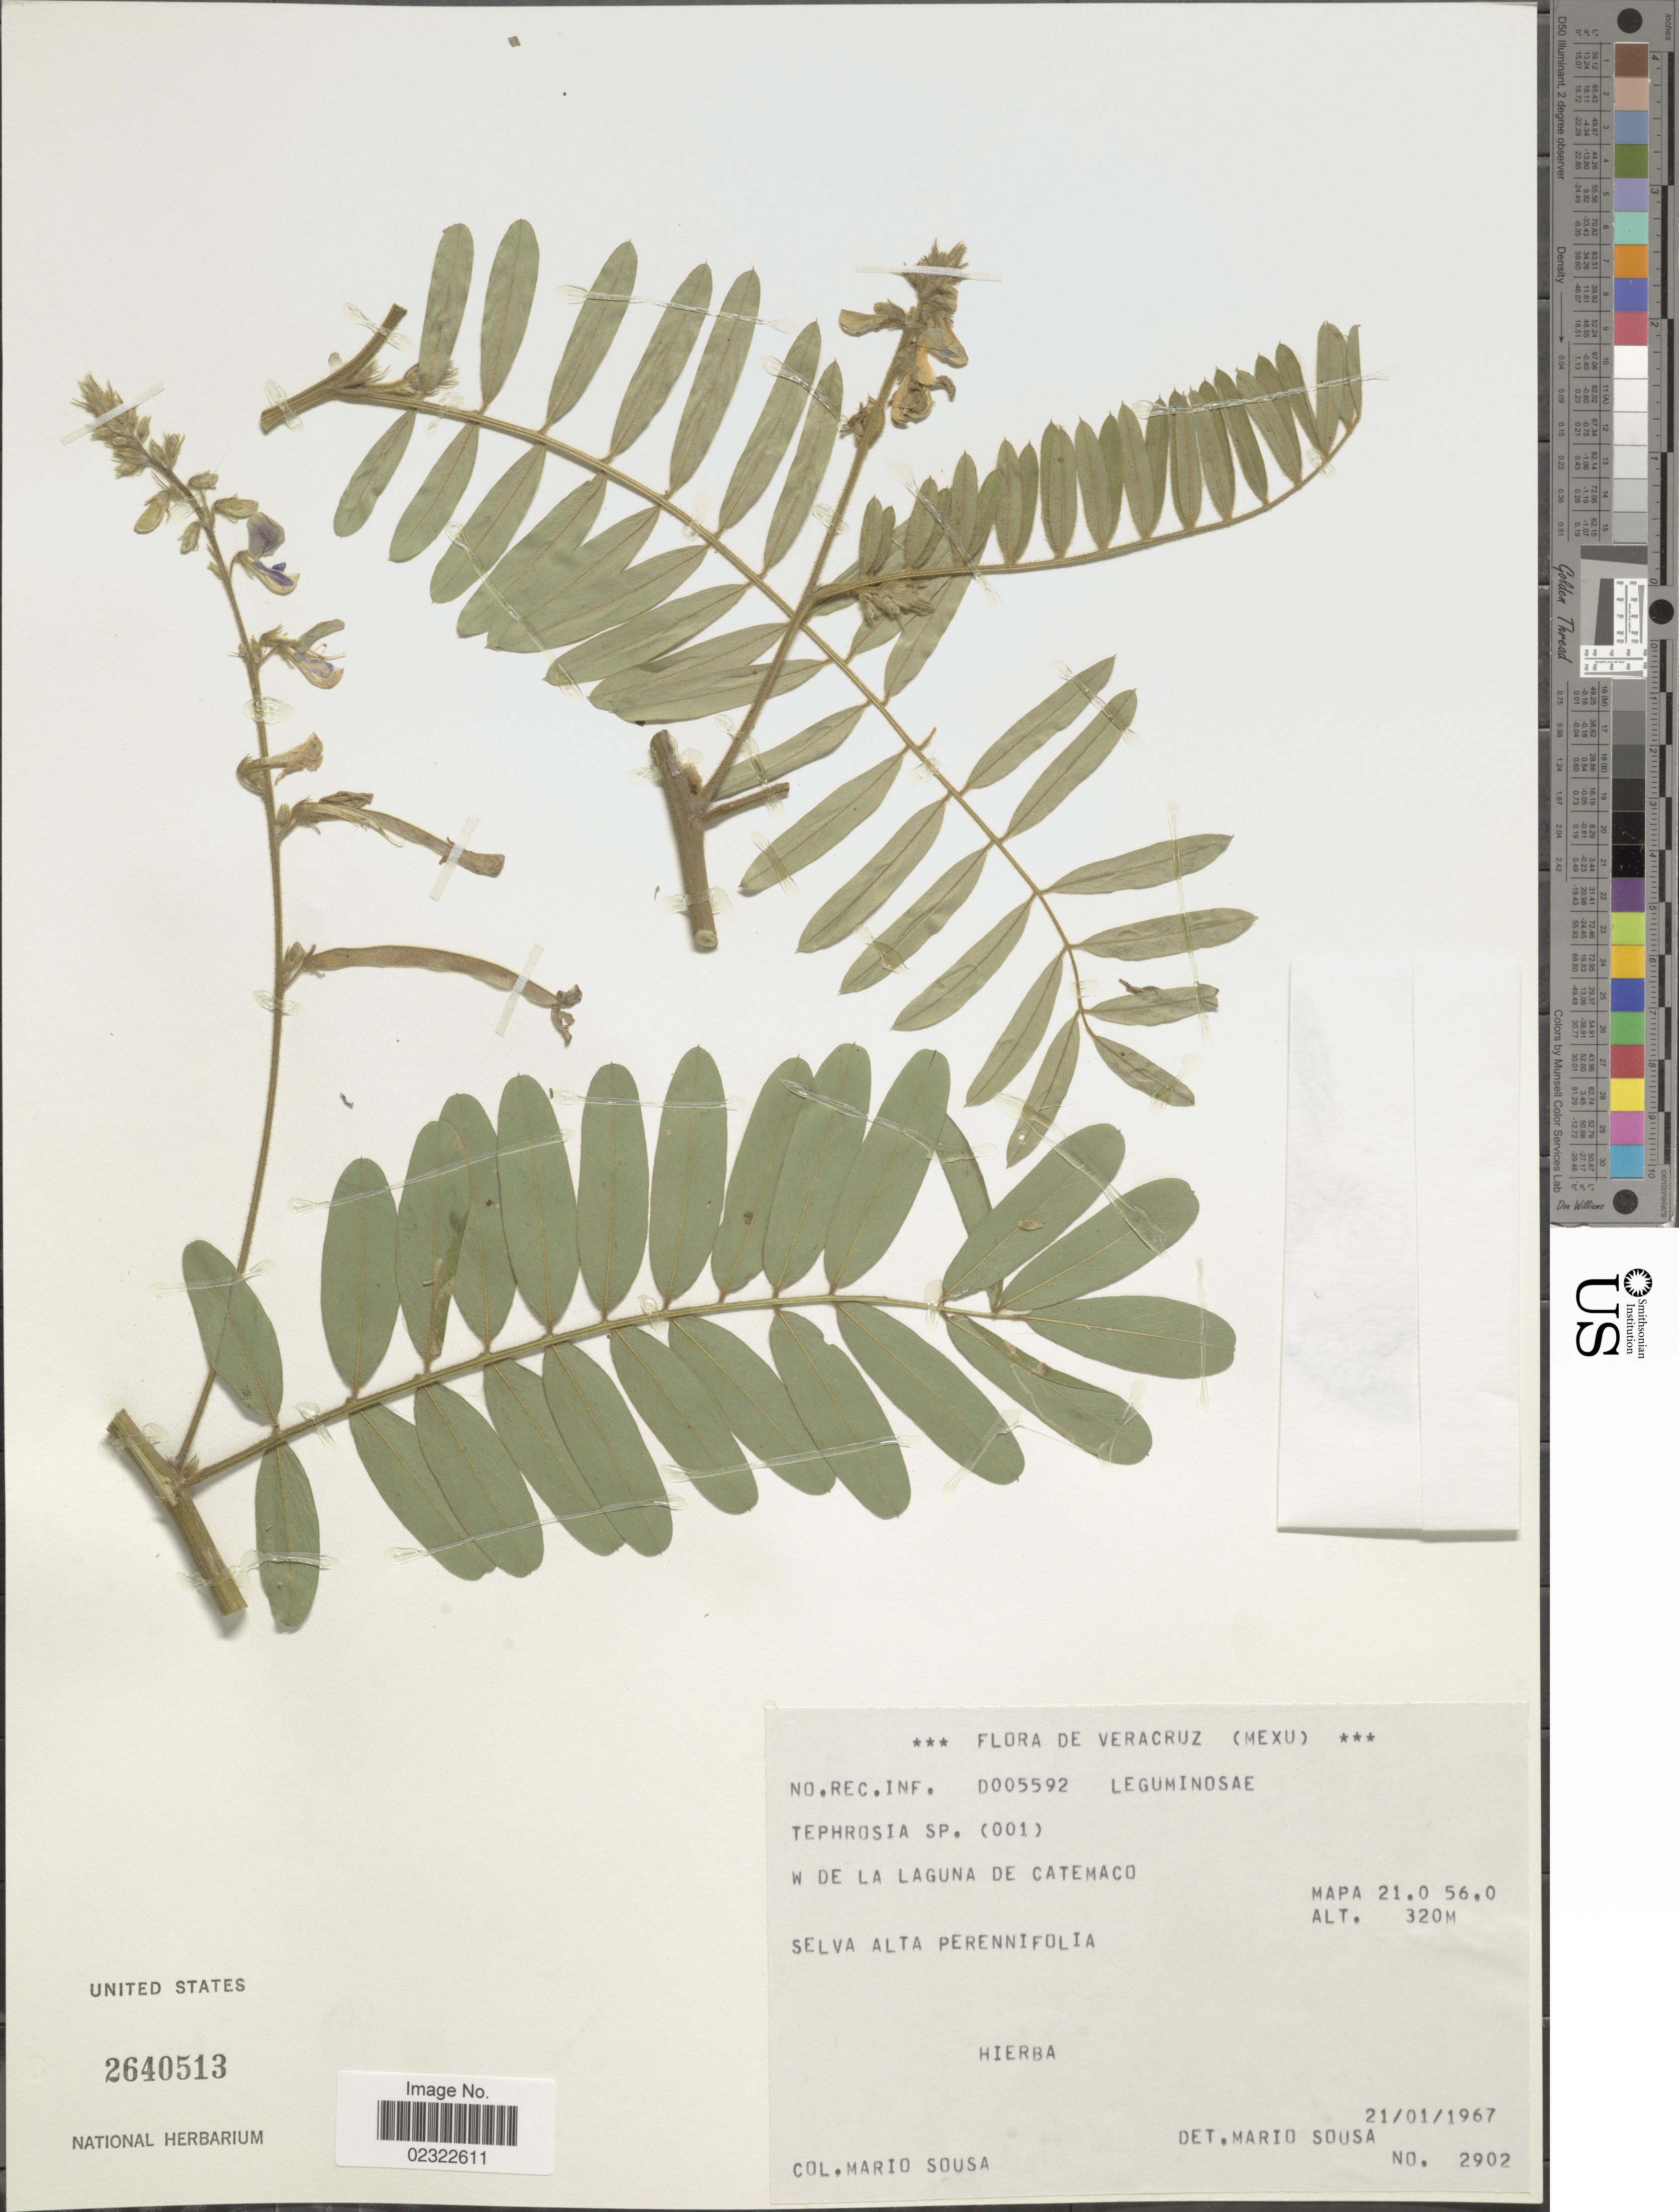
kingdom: Plantae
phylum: Tracheophyta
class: Magnoliopsida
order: Fabales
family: Fabaceae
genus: Tephrosia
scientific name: Tephrosia sp.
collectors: M. Sousa S.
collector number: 2902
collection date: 1967-01-21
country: Mexico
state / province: Veracruz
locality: Veracruz (Mexu) W de La Laguna de Catemaco.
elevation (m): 320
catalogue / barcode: US 2640513